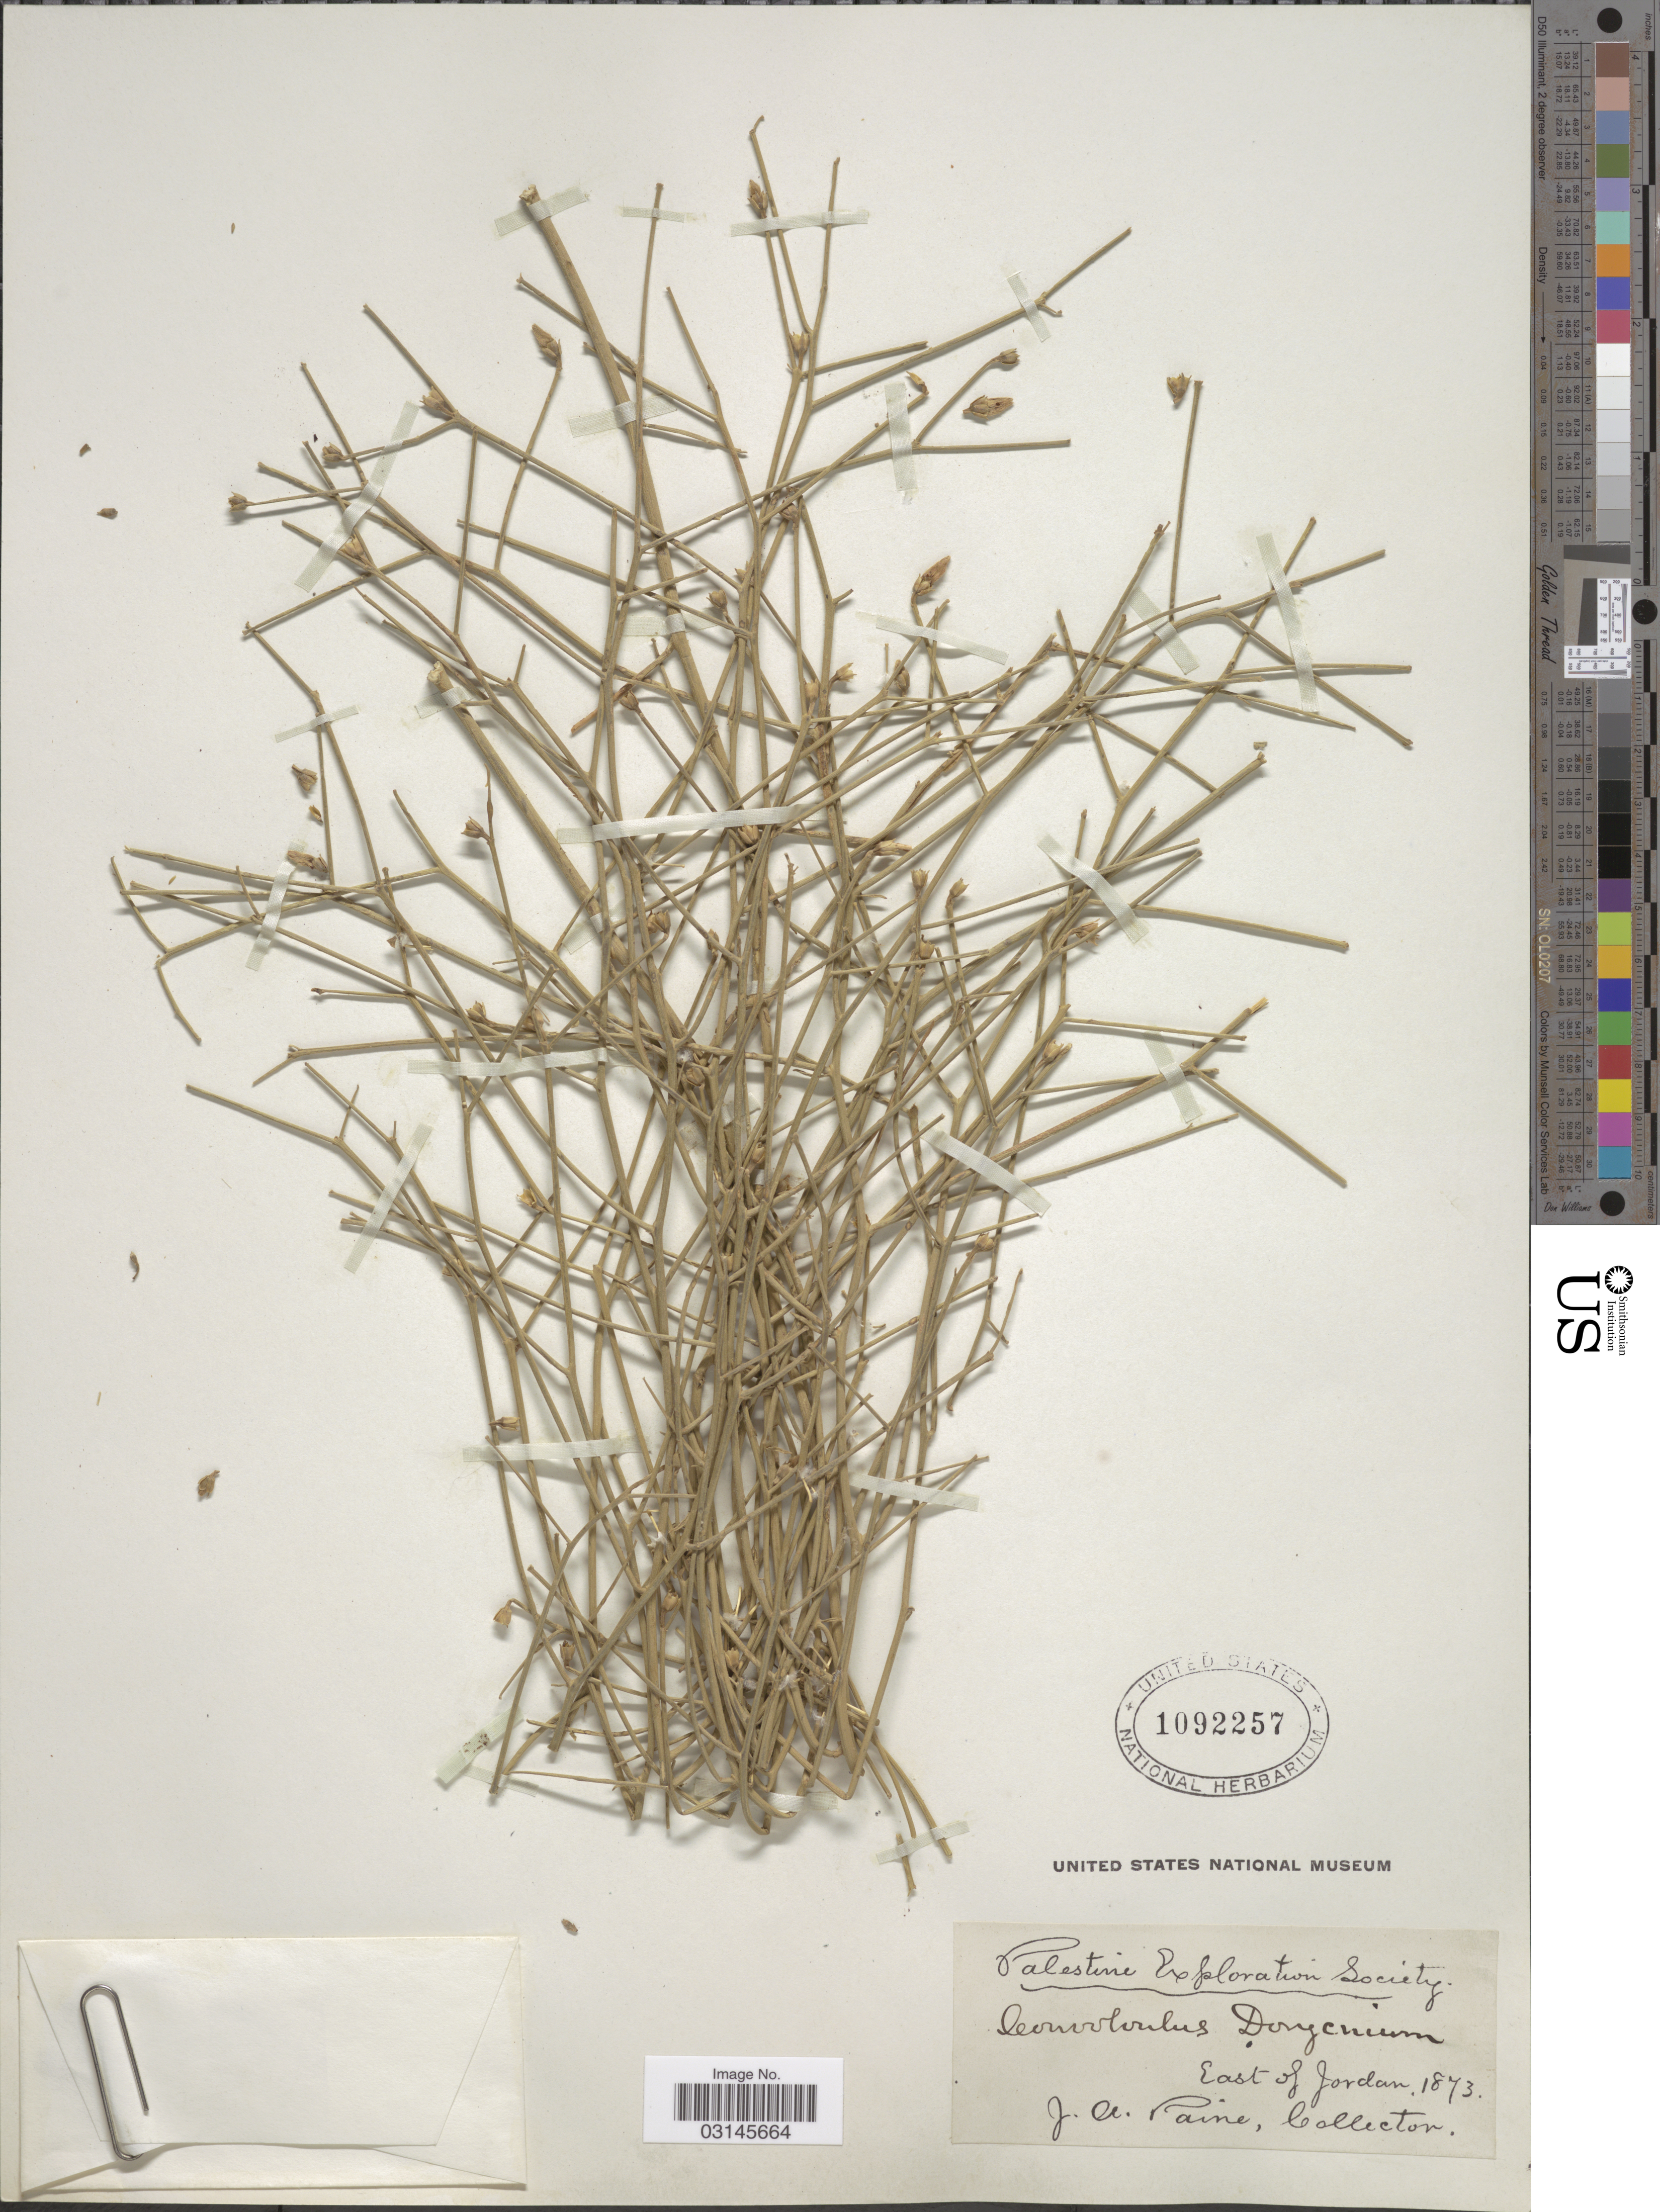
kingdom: Plantae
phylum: Tracheophyta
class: Magnoliopsida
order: Solanales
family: Convolvulaceae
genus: Convolvulus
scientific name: Convolvulus dorycnium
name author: L.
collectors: J. A. Paine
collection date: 1873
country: Jordan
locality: East of Jordan.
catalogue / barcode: US 1092257